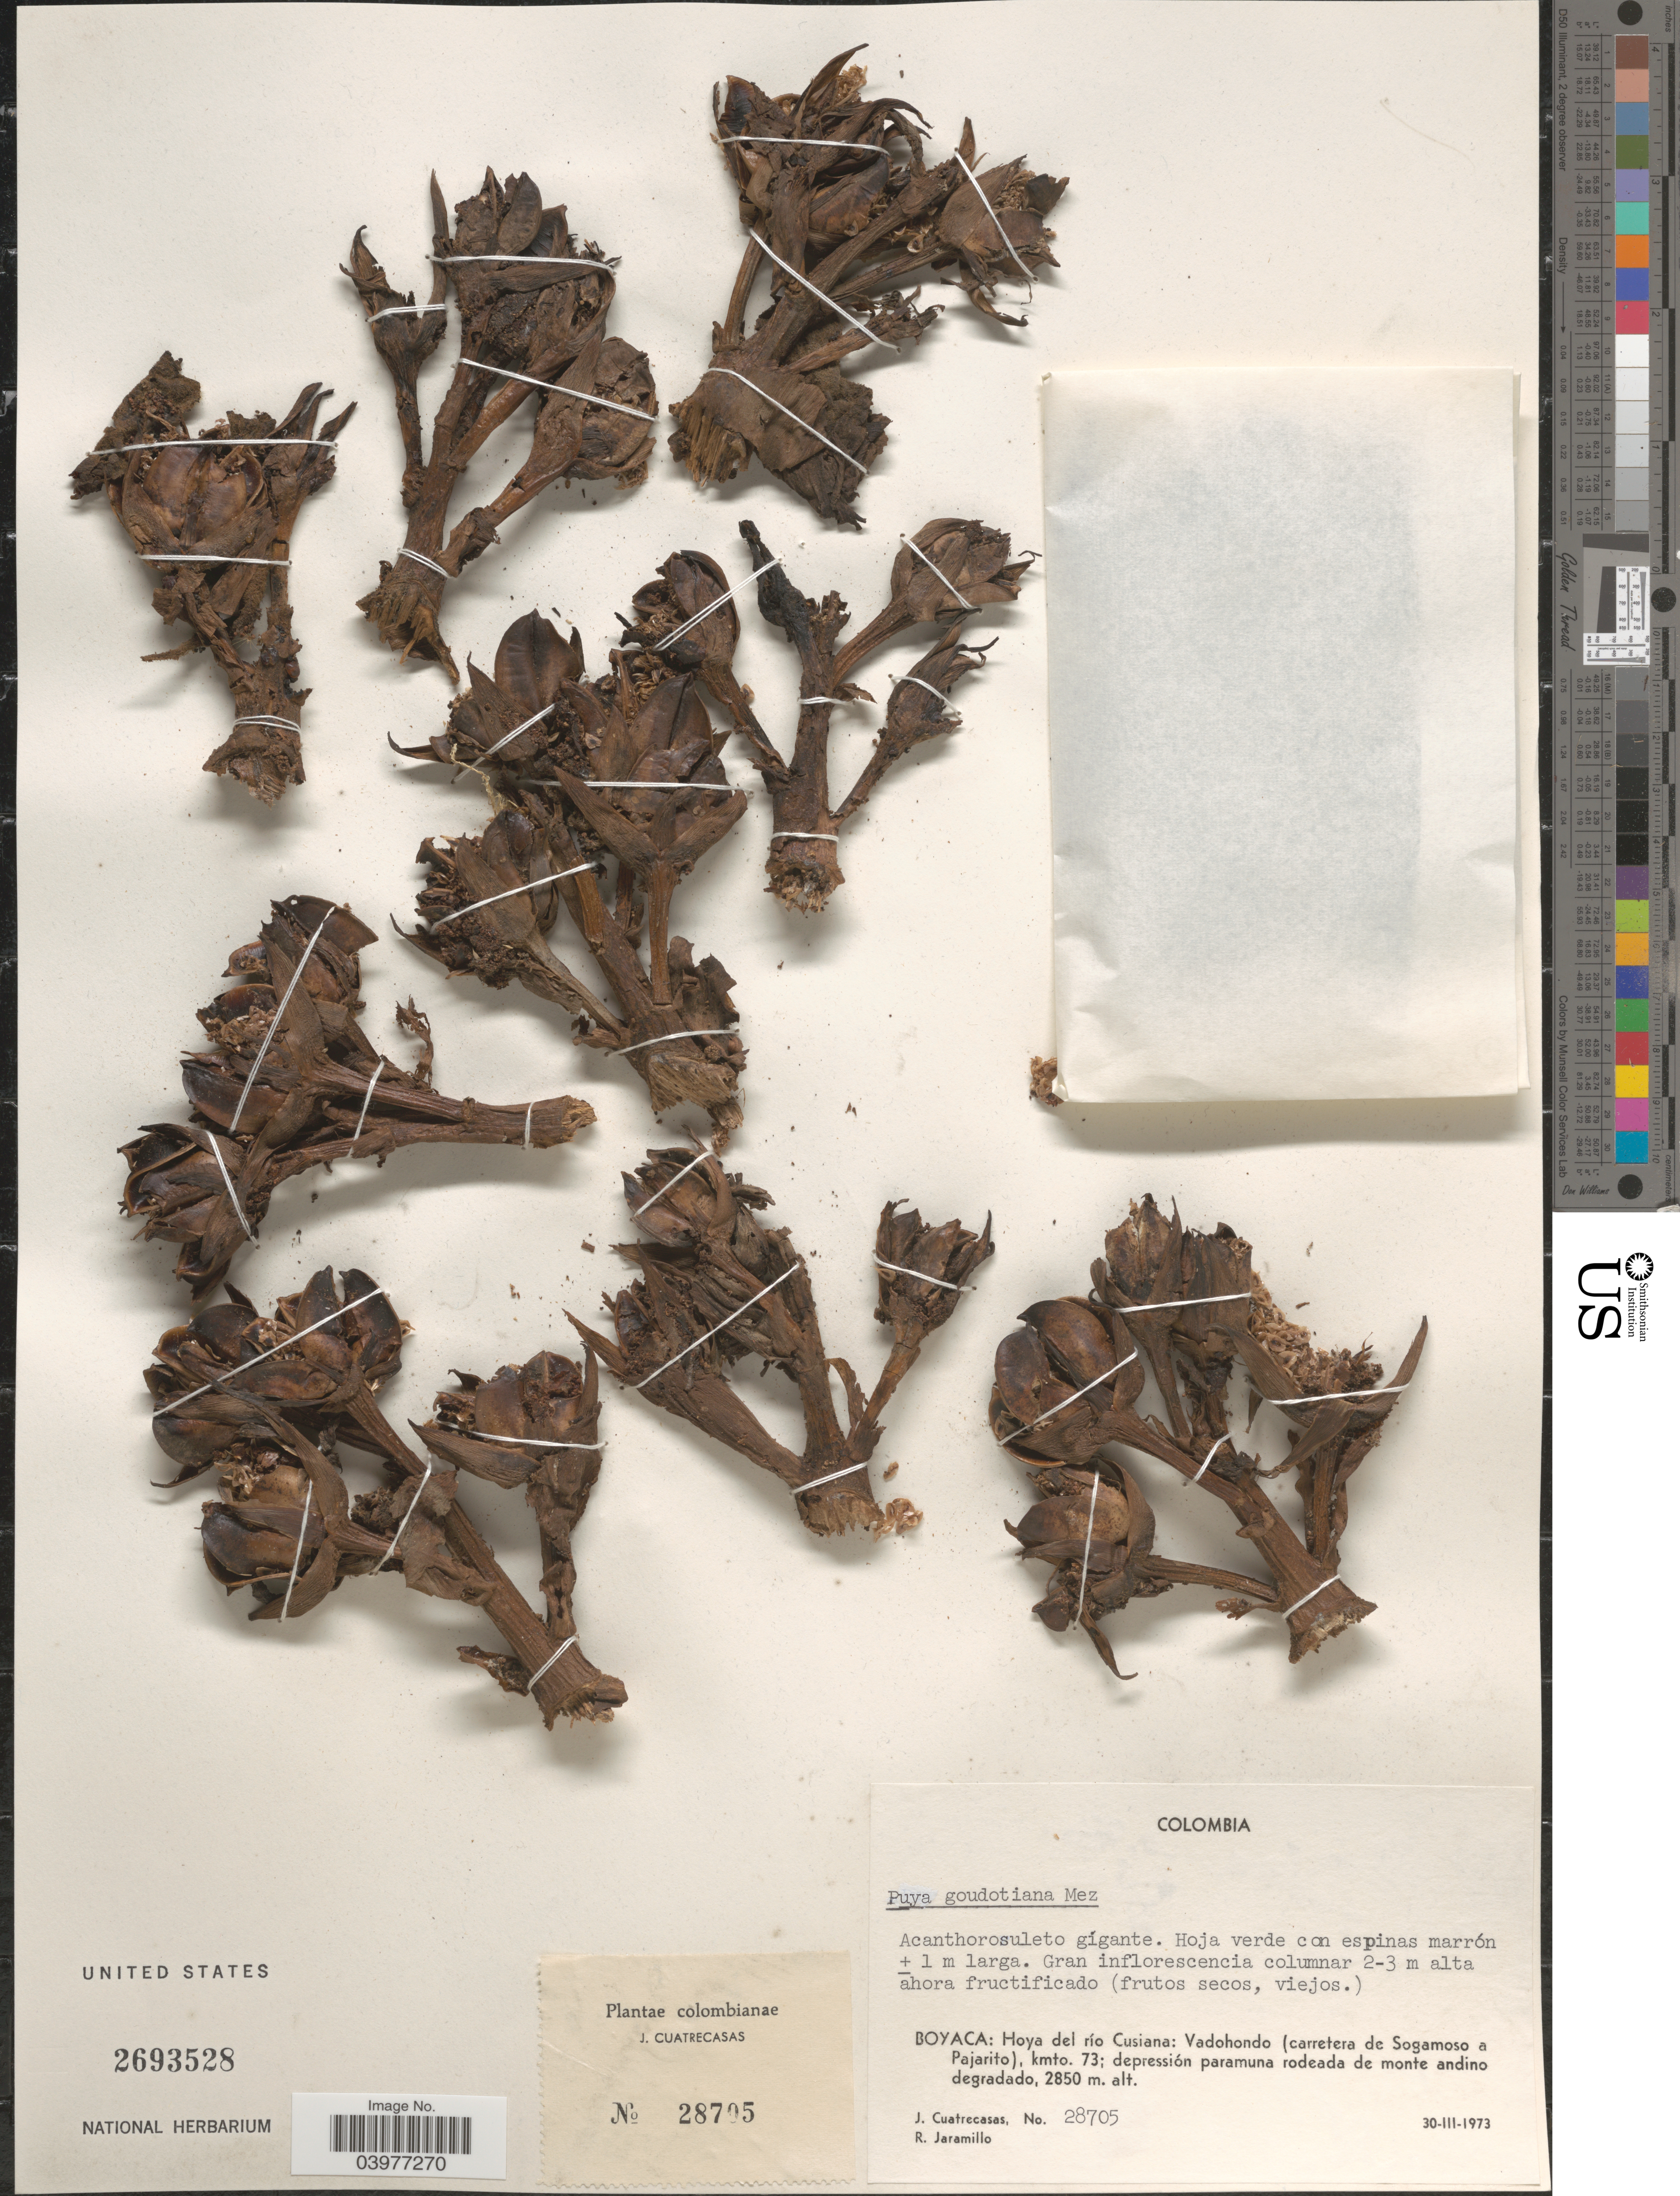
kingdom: Plantae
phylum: Tracheophyta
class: Liliopsida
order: Poales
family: Bromeliaceae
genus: Puya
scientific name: Puya goudotiana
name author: Mez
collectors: J. Cuatrecasas & R. Jaramillo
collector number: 28705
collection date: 1973-03-30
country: Colombia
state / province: Boyacá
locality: Hoya del río Cusiana: Vadohondo (carretera de Sogamoso a Pajarito), kmto. 73; depressión paramuna rodeada de monte andino degradado.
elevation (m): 2850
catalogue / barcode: US 2693528